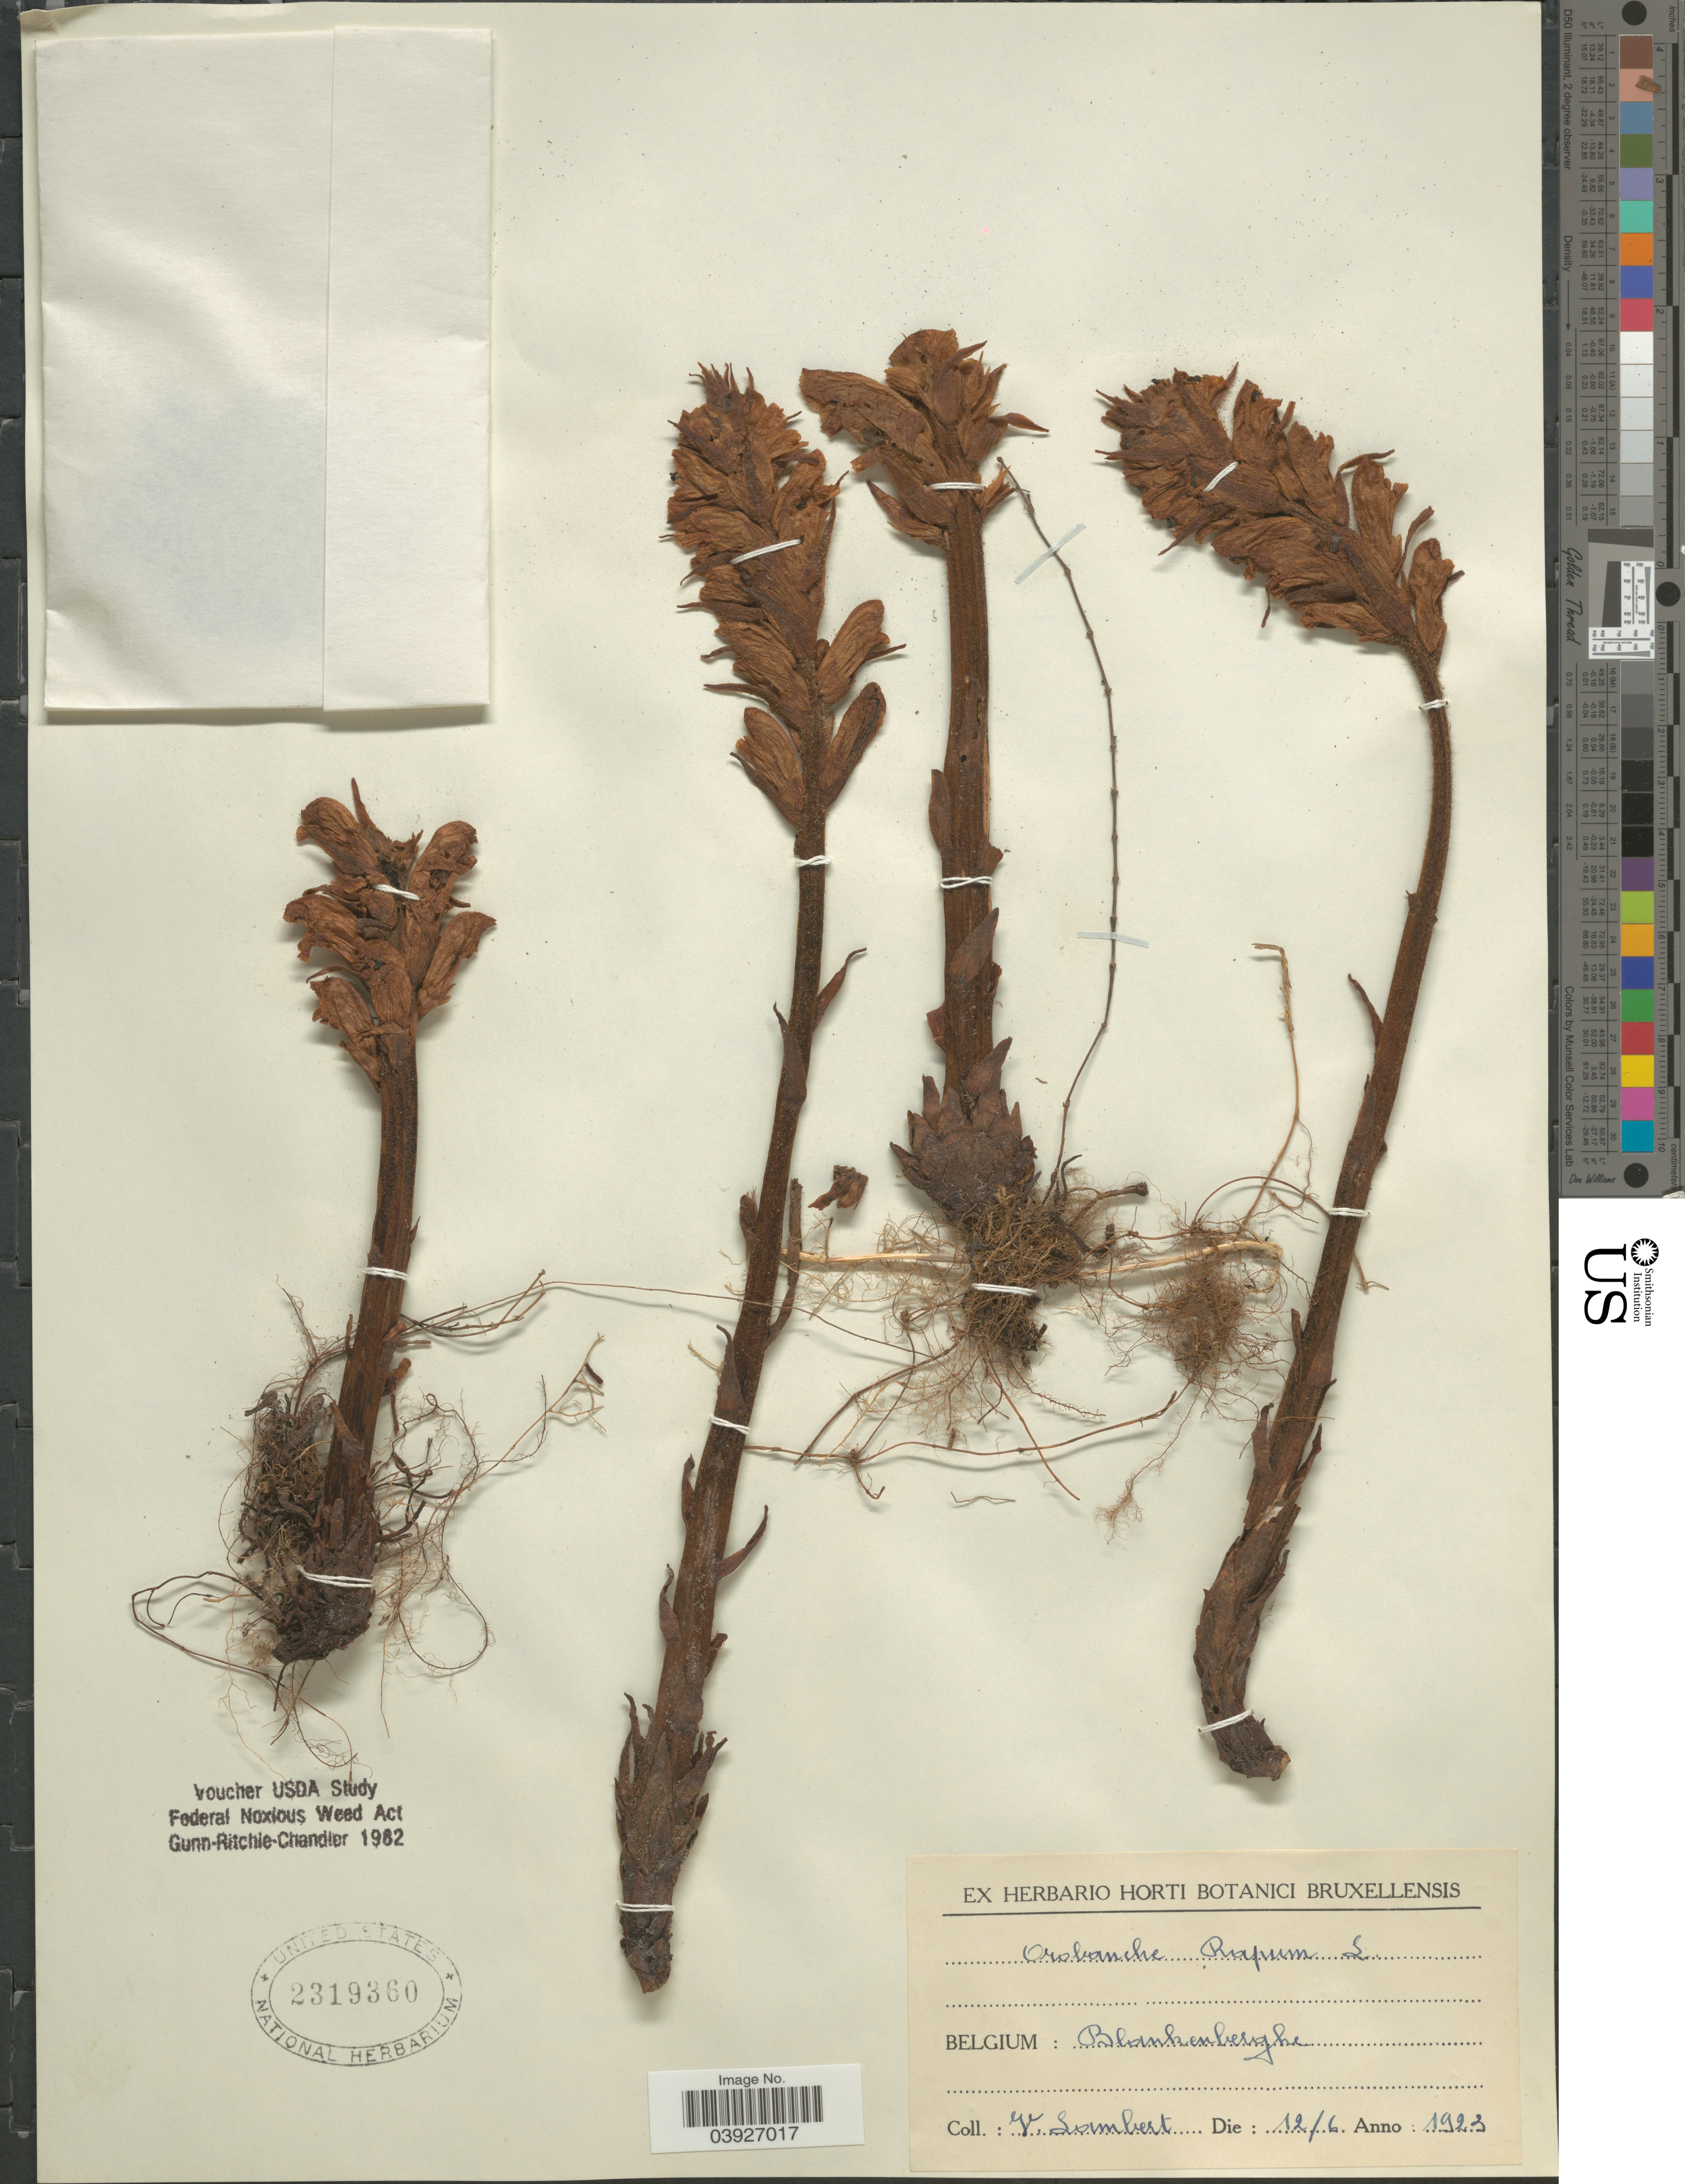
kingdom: Plantae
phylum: Tracheophyta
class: Magnoliopsida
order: Lamiales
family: Orobanchaceae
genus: Orobanche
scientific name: Orobanche rapum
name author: Wallr.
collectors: V. Lambert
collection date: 1923-06-12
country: Belgium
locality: Blankenberghe.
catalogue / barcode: US 2319360